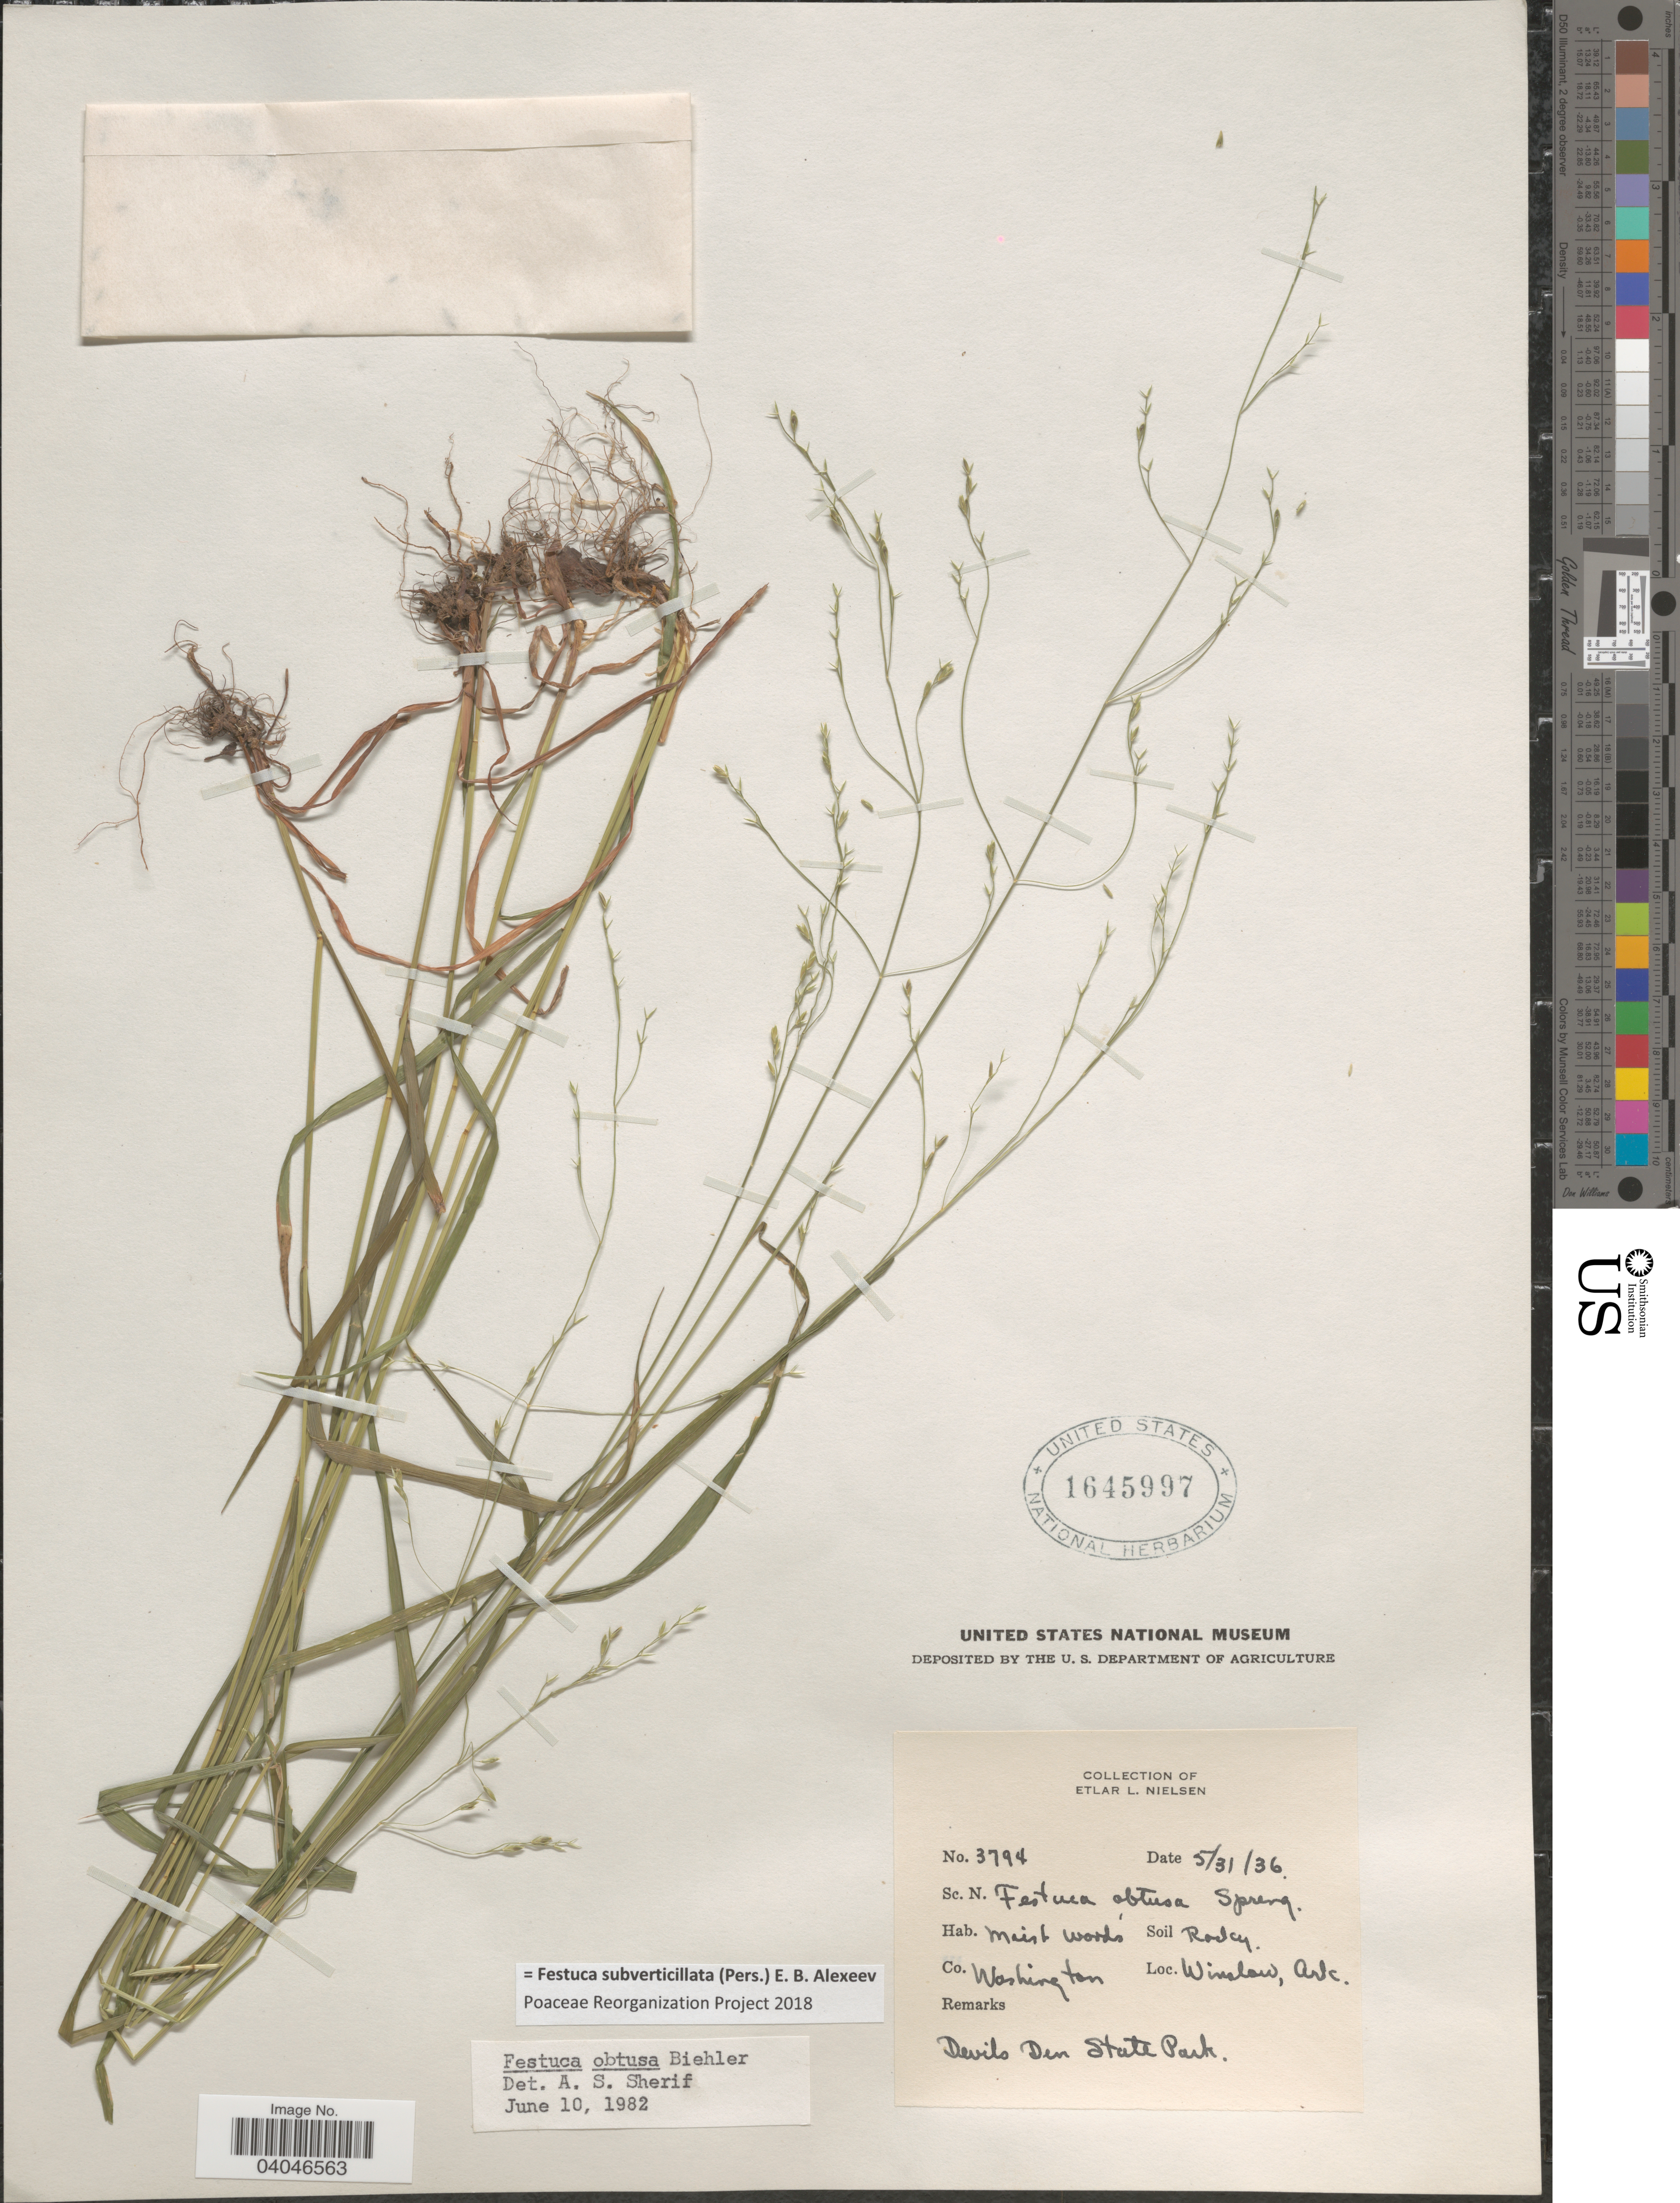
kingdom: Plantae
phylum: Tracheophyta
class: Liliopsida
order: Poales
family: Poaceae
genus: Festuca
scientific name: Festuca subverticillata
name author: (Pers.) E.B. Alexeev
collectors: E. L. Nielsen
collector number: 3794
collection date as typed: Transcribed d/m/y: 31/5/36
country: United States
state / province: Arkansas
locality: Co. Washington. Winslow. Devils Den State Park.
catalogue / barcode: US 1645997